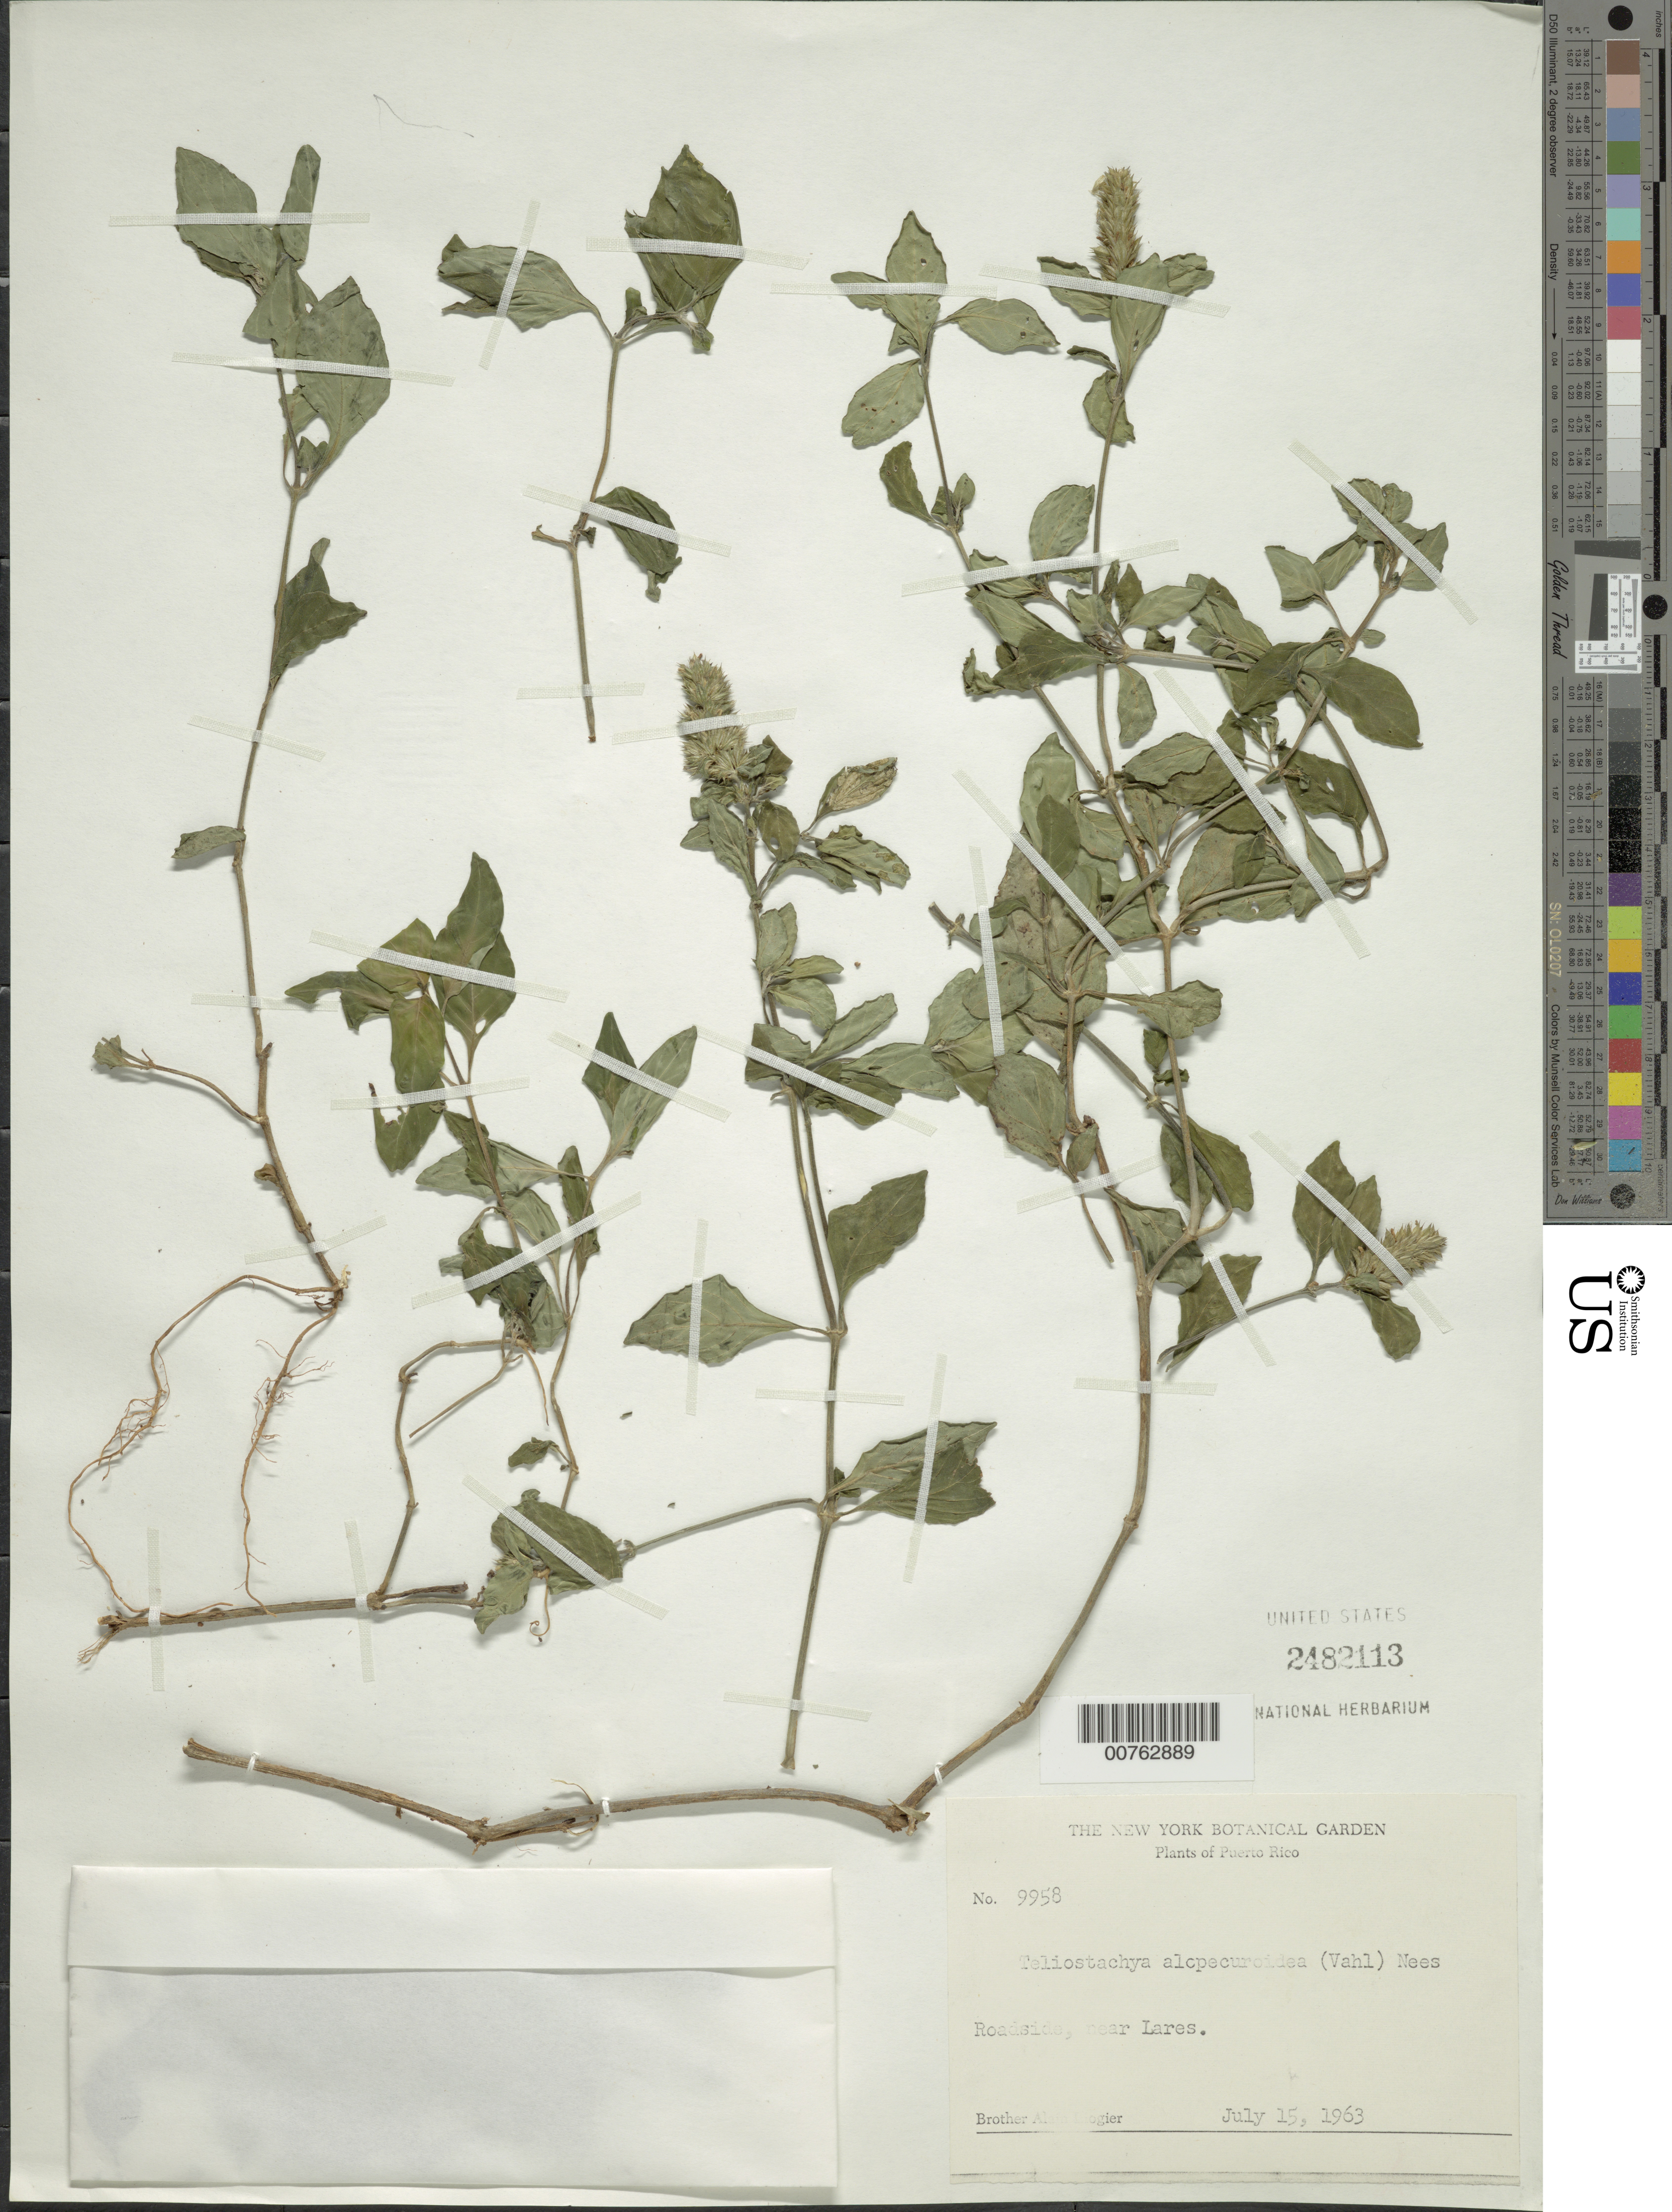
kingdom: Plantae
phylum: Tracheophyta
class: Magnoliopsida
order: Lamiales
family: Acanthaceae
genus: Teliostachya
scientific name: Teliostachya alopecuroidea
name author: (Vahl) Nees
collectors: A. H. Liogier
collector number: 9958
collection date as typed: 15 Jul 1963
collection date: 1963-07-15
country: Puerto Rico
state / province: Lares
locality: Near Lares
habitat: Roadside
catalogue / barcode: US 2482113